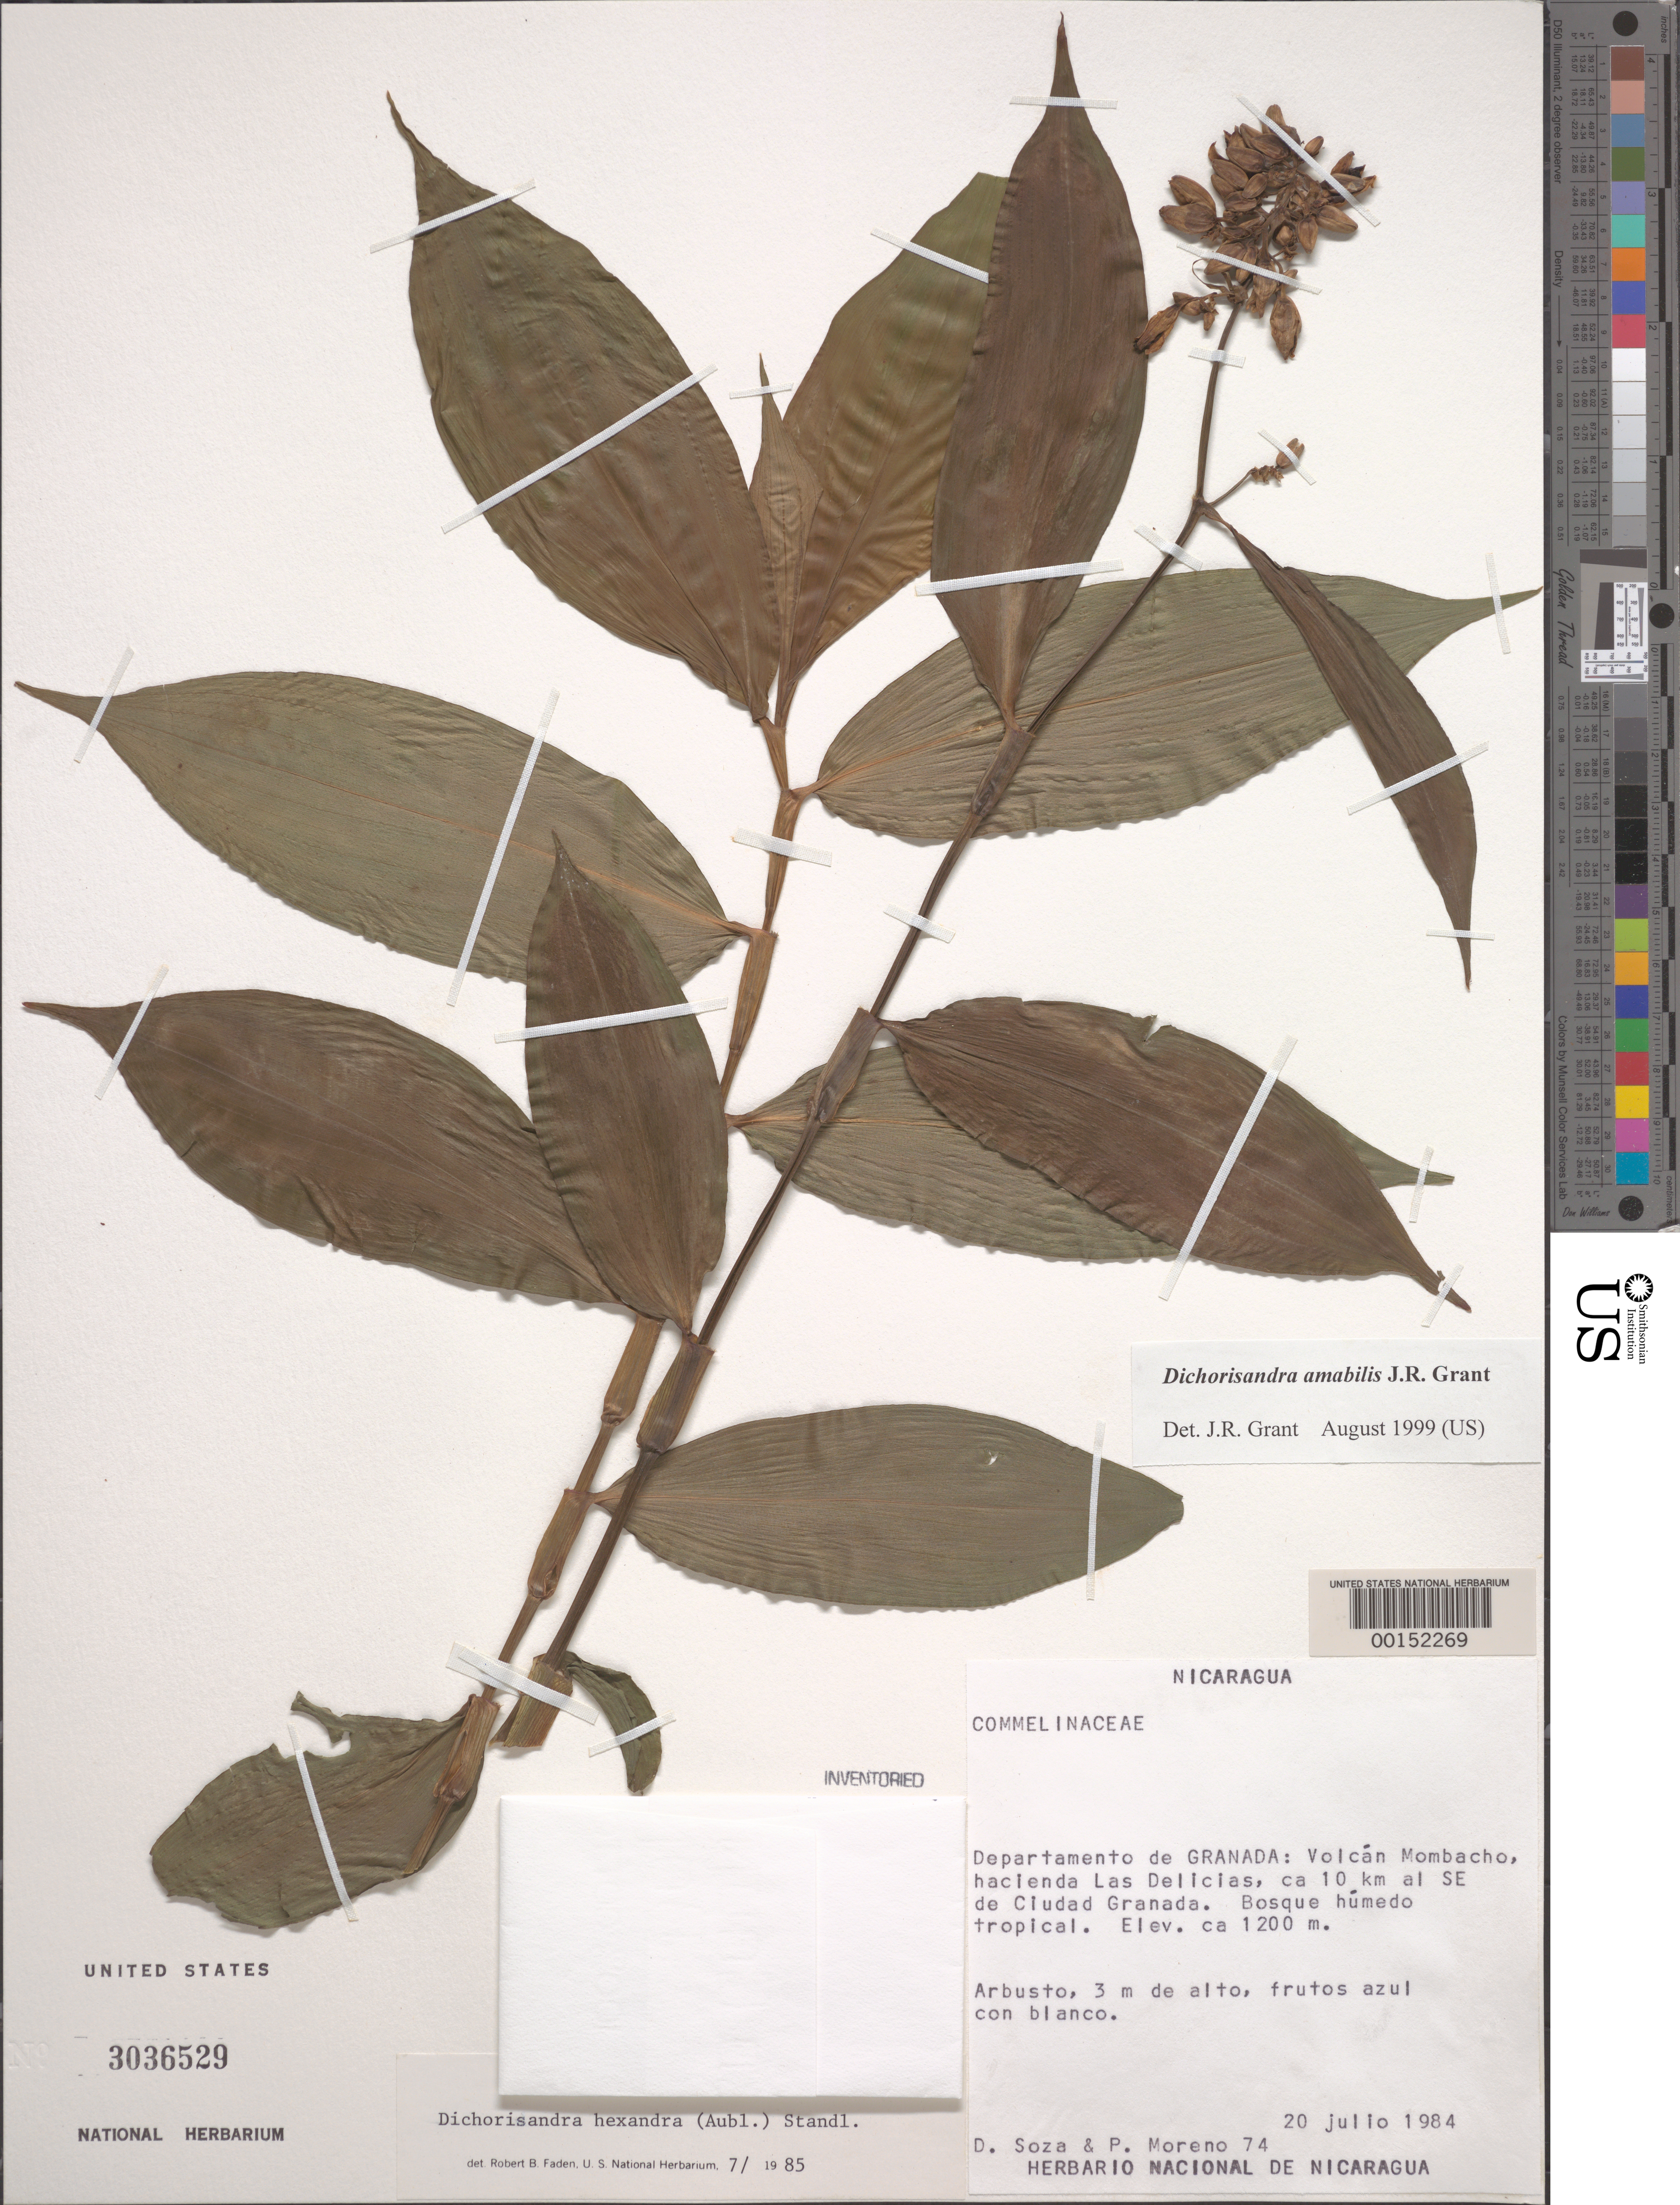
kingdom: Plantae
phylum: Tracheophyta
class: Liliopsida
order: Commelinales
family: Commelinaceae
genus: Dichorisandra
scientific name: Dichorisandra hexandra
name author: (Aubl.) Standl.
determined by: Faden, Robert B., (US), Smithsonian Institution - National Museum of Natural History (UNITED STATES)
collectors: D. Soza & P. Moreno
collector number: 74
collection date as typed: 20 Jul 1984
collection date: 1984-07-20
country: Nicaragua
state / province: Granada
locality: Volcan mombacho, las delicias, se of ciudad granada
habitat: Moist, tropical forest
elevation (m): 1200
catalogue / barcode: US 3036529